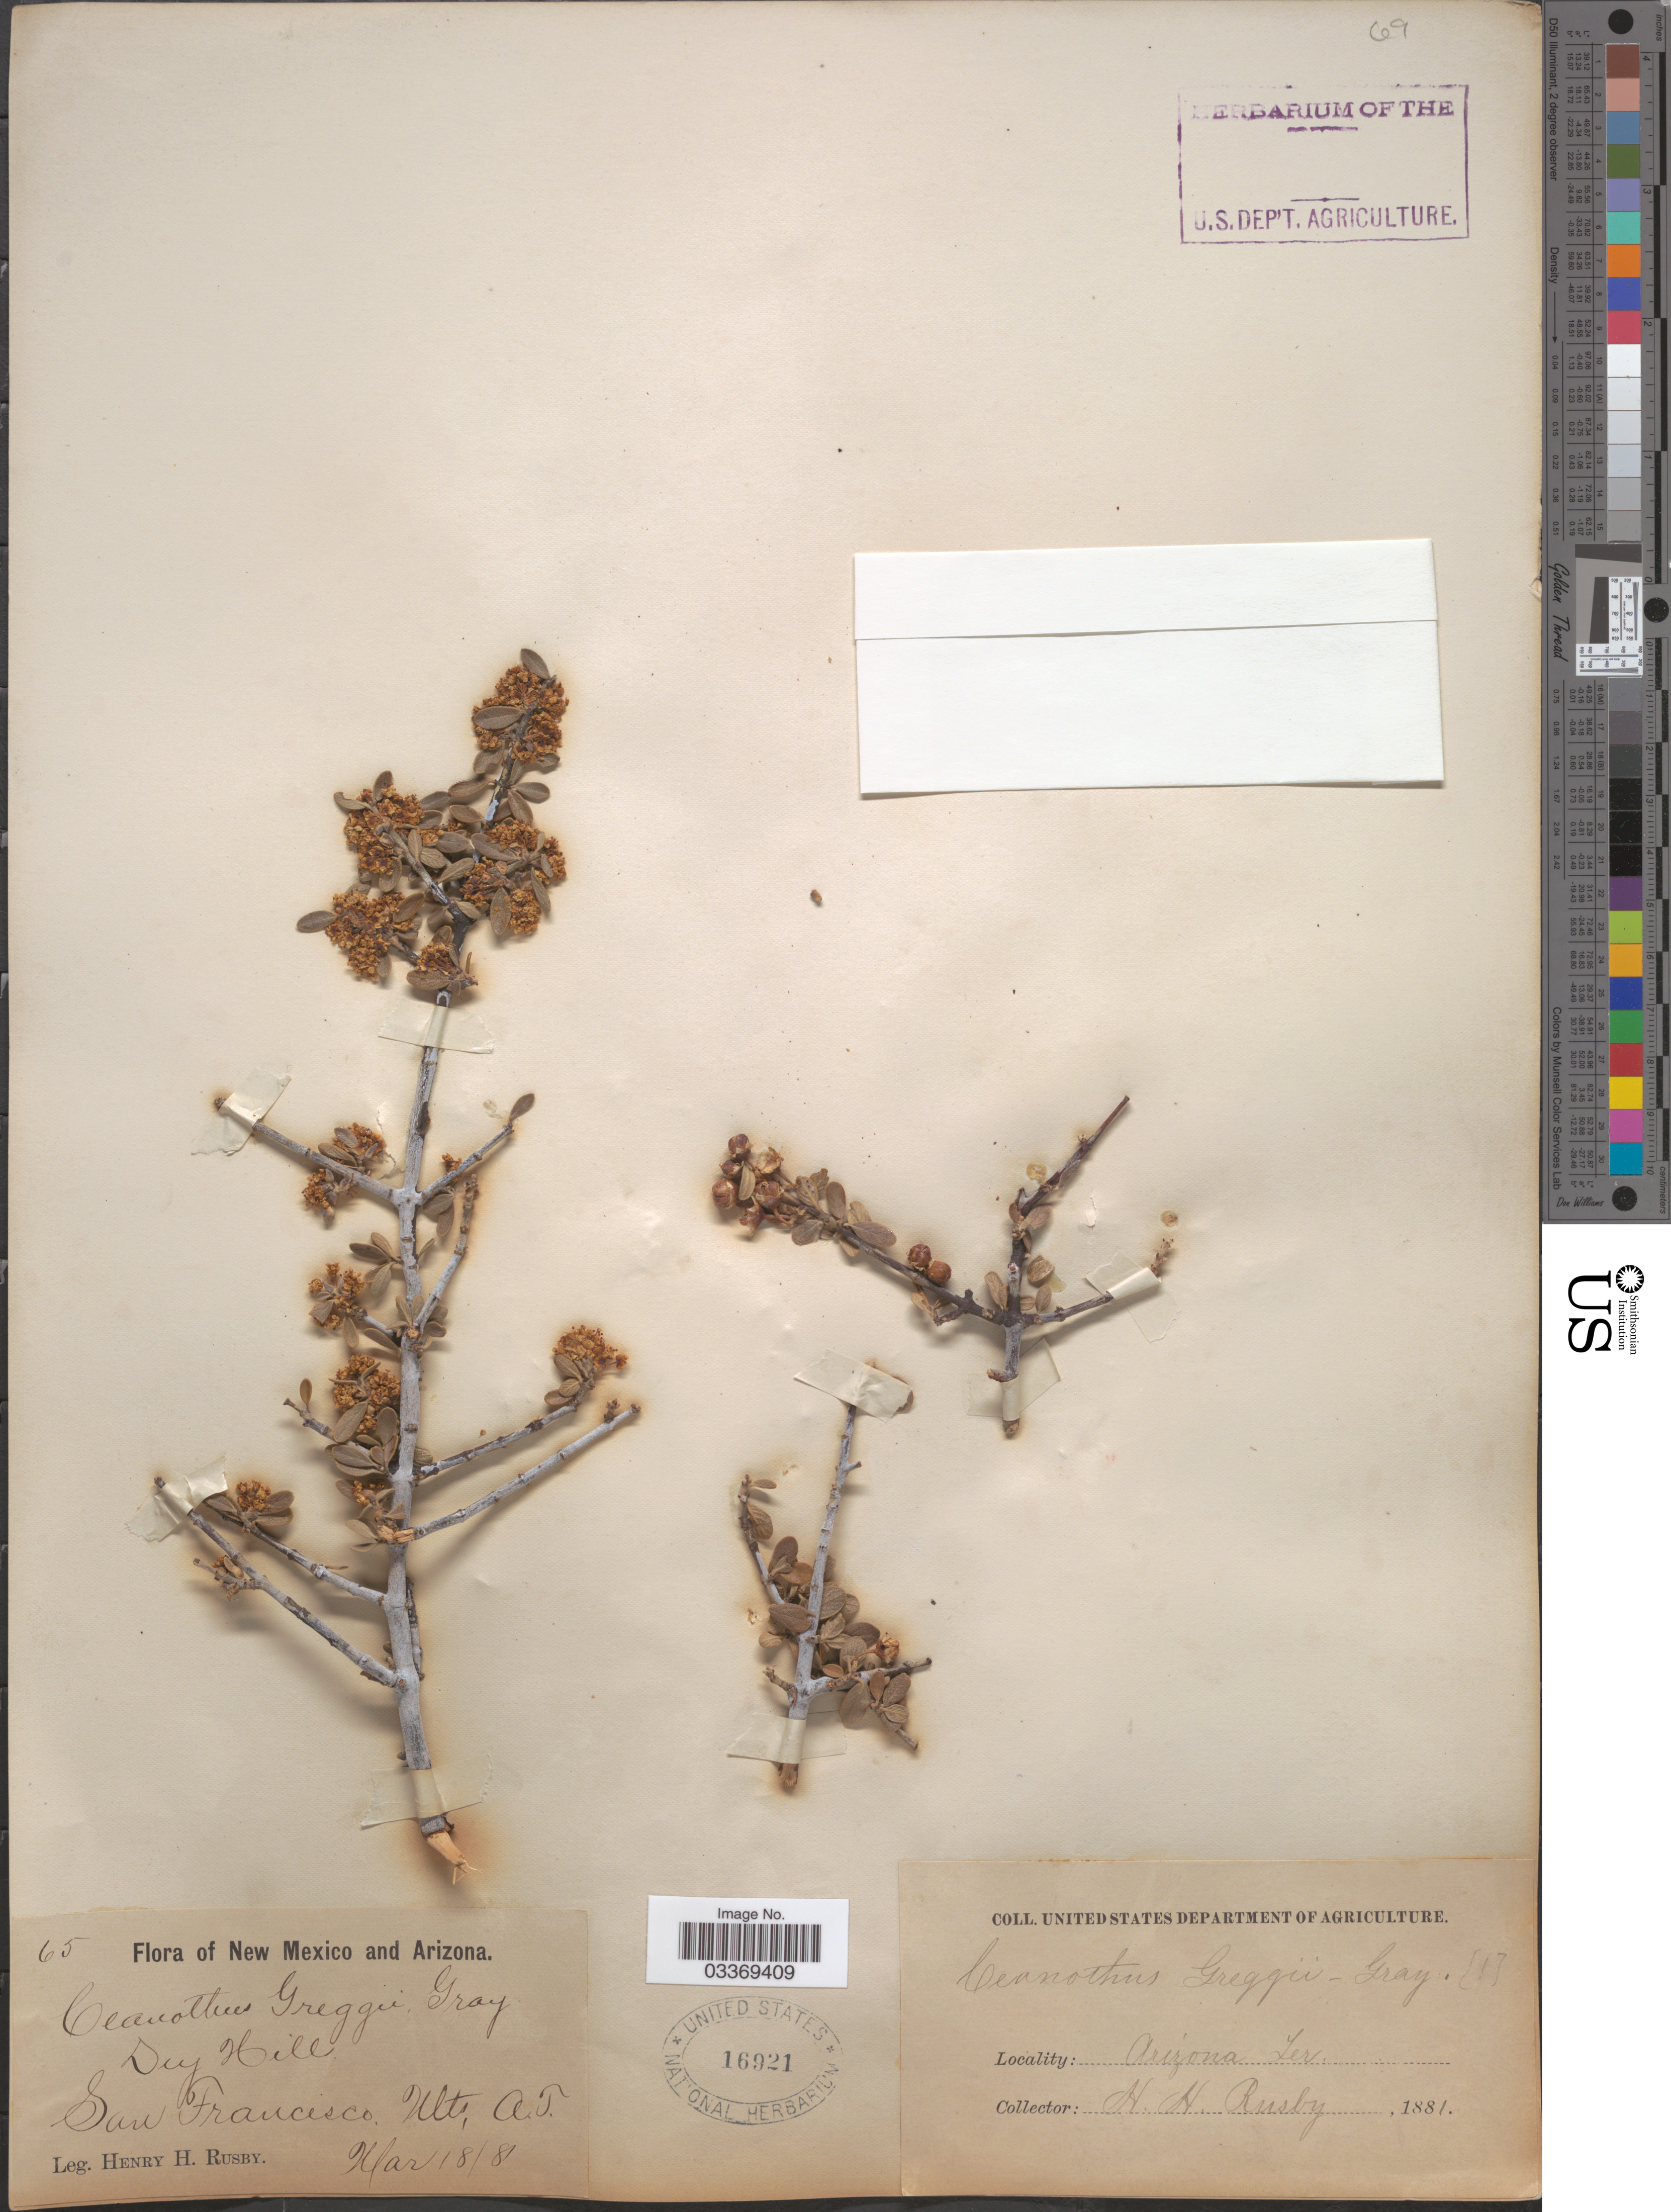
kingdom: Plantae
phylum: Tracheophyta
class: Magnoliopsida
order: Rosales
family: Rhamnaceae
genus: Ceanothus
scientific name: Ceanothus greggii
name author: A. Gray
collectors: H. H. Rusby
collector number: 65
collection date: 1881-03-18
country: United States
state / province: Arizona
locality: Dry Hill. San Francisco. Mts, Arizona Ter.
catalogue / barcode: US 16921